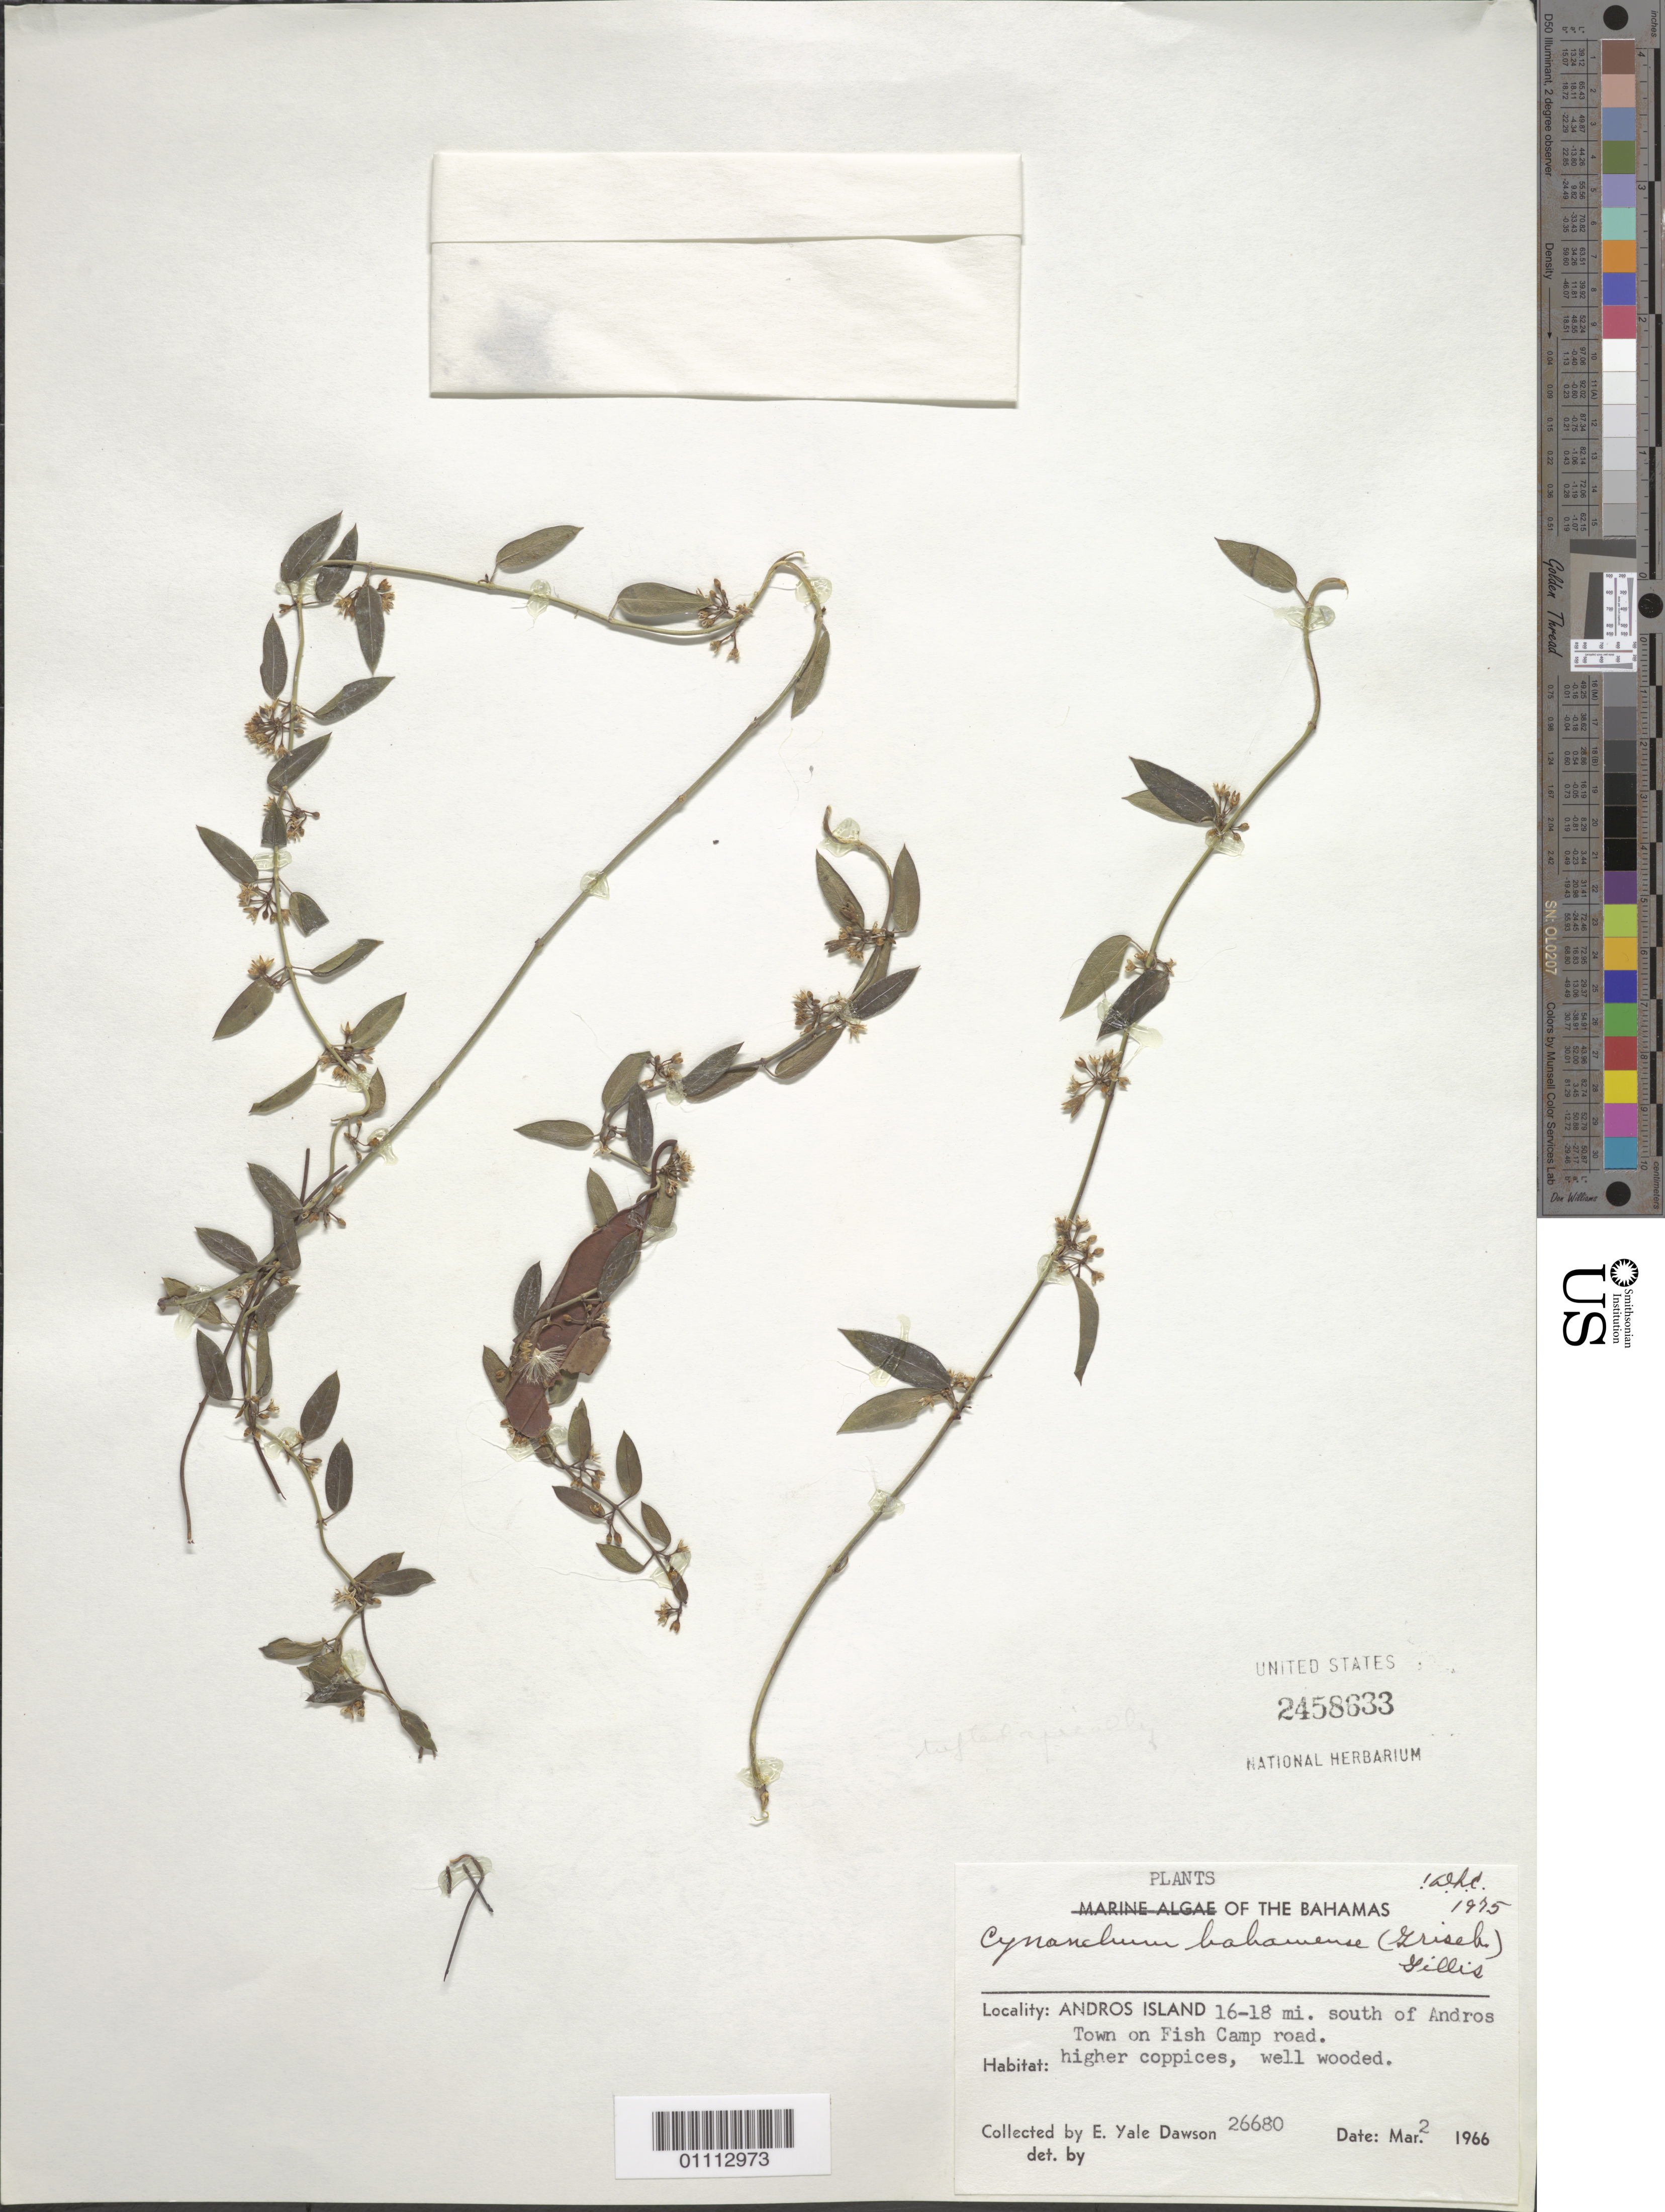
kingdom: Plantae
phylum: Tracheophyta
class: Magnoliopsida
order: Gentianales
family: Apocynaceae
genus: Cynanchum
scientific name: Cynanchum bahamense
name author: (Griseb.) Gillis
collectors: E. Y. Dawson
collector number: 26680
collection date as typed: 02 Mar 1966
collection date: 1966-03-02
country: Bahamas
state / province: North Andros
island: Andros I.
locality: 16-18 mi. S of Andros Town on FIsh Camp road. Higher coppices, well wooded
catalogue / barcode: US 2458633